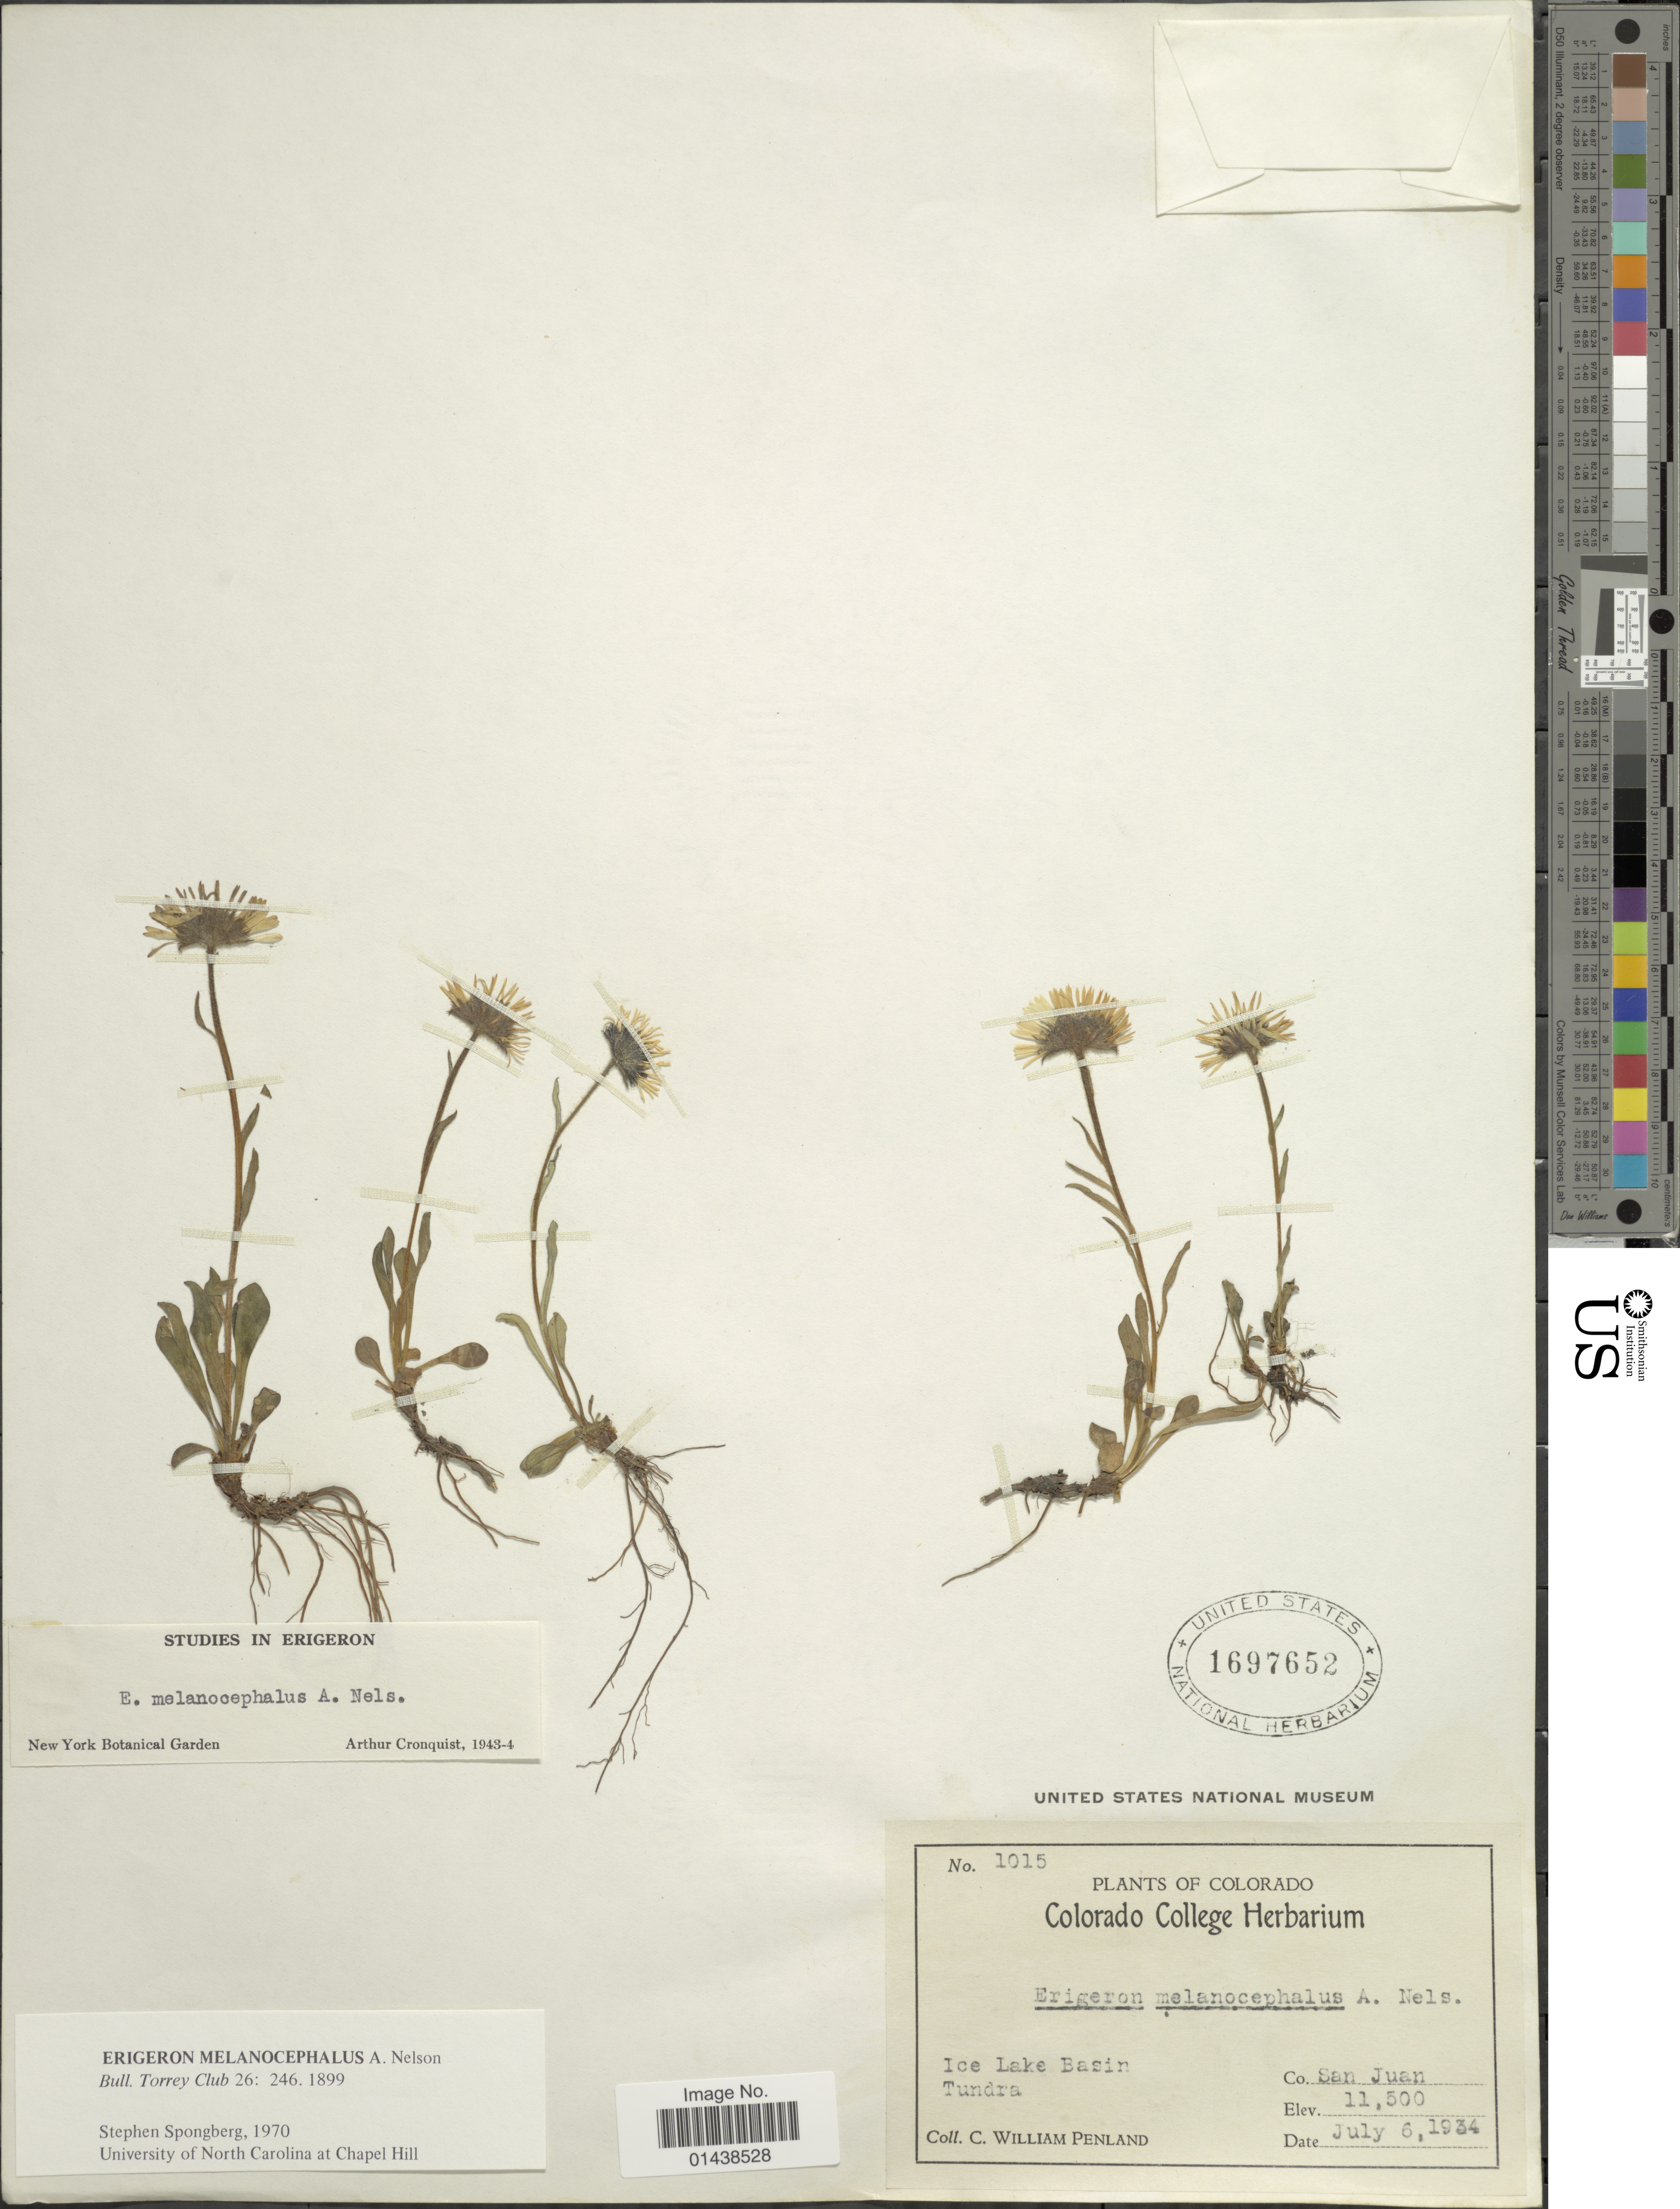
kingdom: Plantae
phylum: Tracheophyta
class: Magnoliopsida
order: Asterales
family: Asteraceae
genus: Erigeron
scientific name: Erigeron melanocephalus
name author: (A. Nelson) A. Nelson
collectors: C. W. Penland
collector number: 1015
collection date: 1934-07-06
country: United States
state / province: Colorado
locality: Ice Lake Basin. Tundra. Co. San Juan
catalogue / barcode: US 1697652